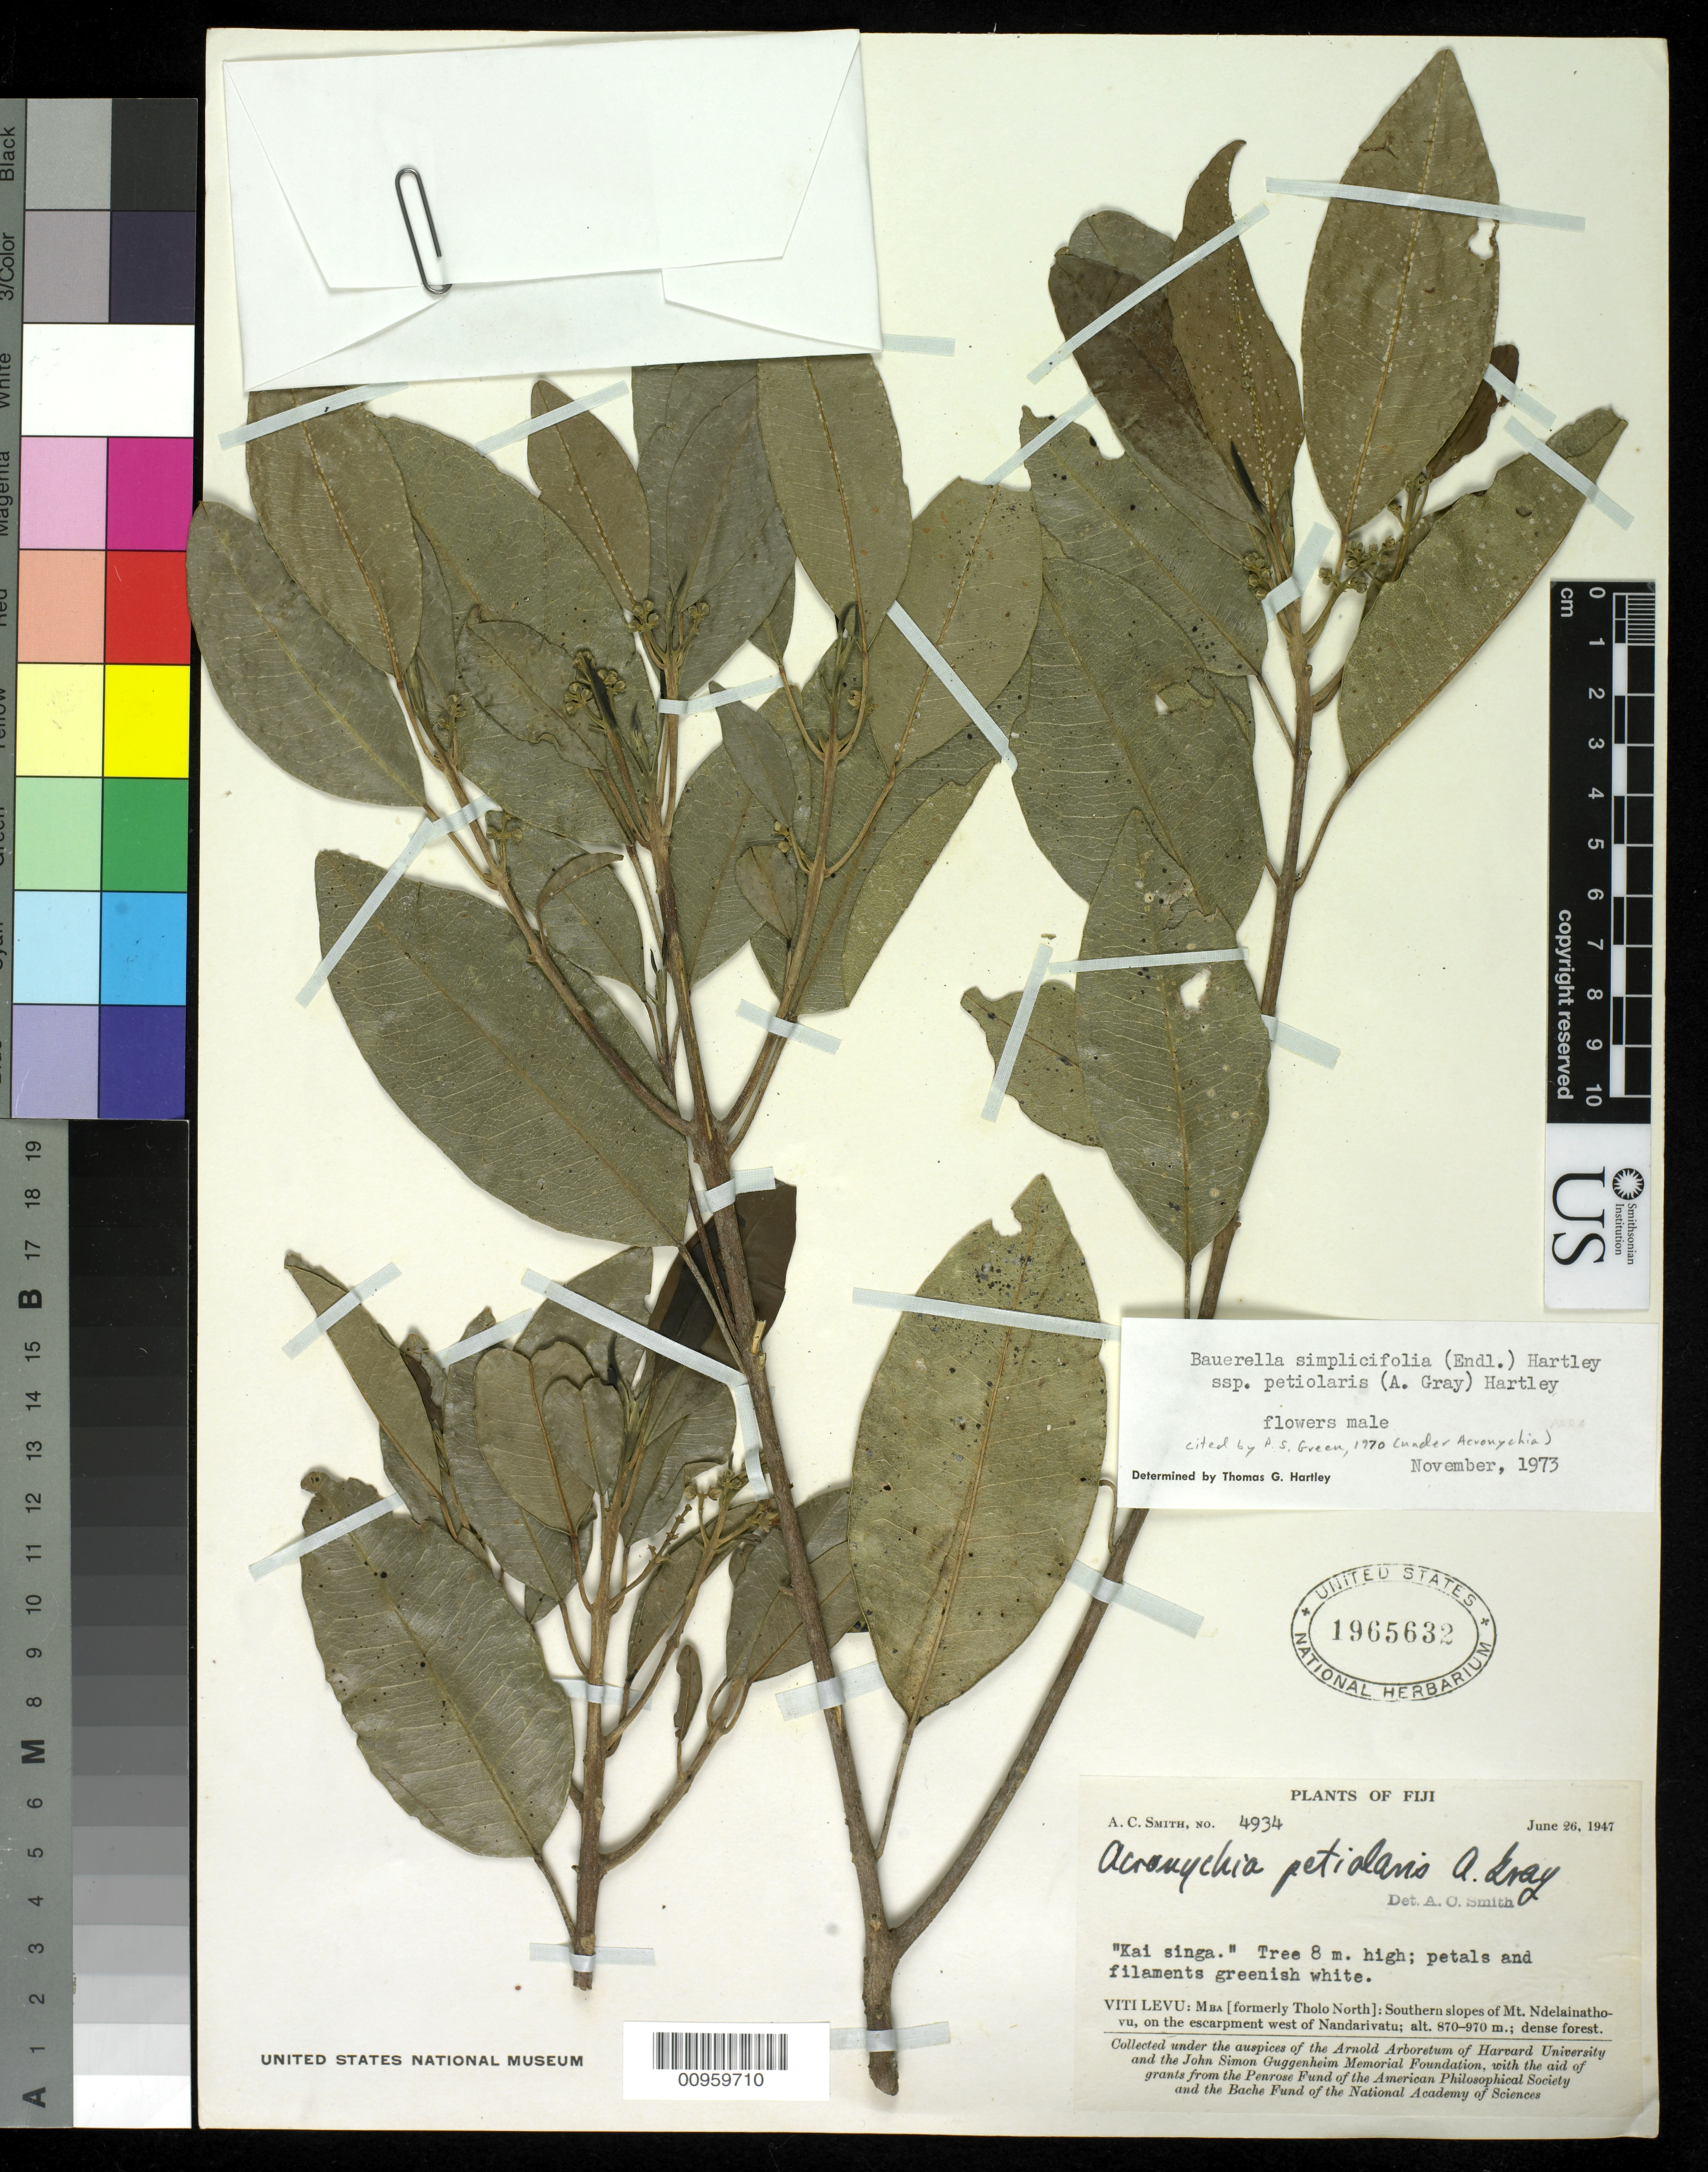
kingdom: Plantae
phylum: Tracheophyta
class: Magnoliopsida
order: Sapindales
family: Rutaceae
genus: Sarcomelicope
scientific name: Sarcomelicope petiolaris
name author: (A. Gray) A.C. Sm.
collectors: C. A. Smith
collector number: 4934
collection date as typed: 26 Jun 1947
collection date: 1947-06-26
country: Fiji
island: Viti Levu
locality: MBA: Southern Slopes of Mt. Ndelainathovu, on the escarpment west of Nandarivatu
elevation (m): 870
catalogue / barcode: US 1965632